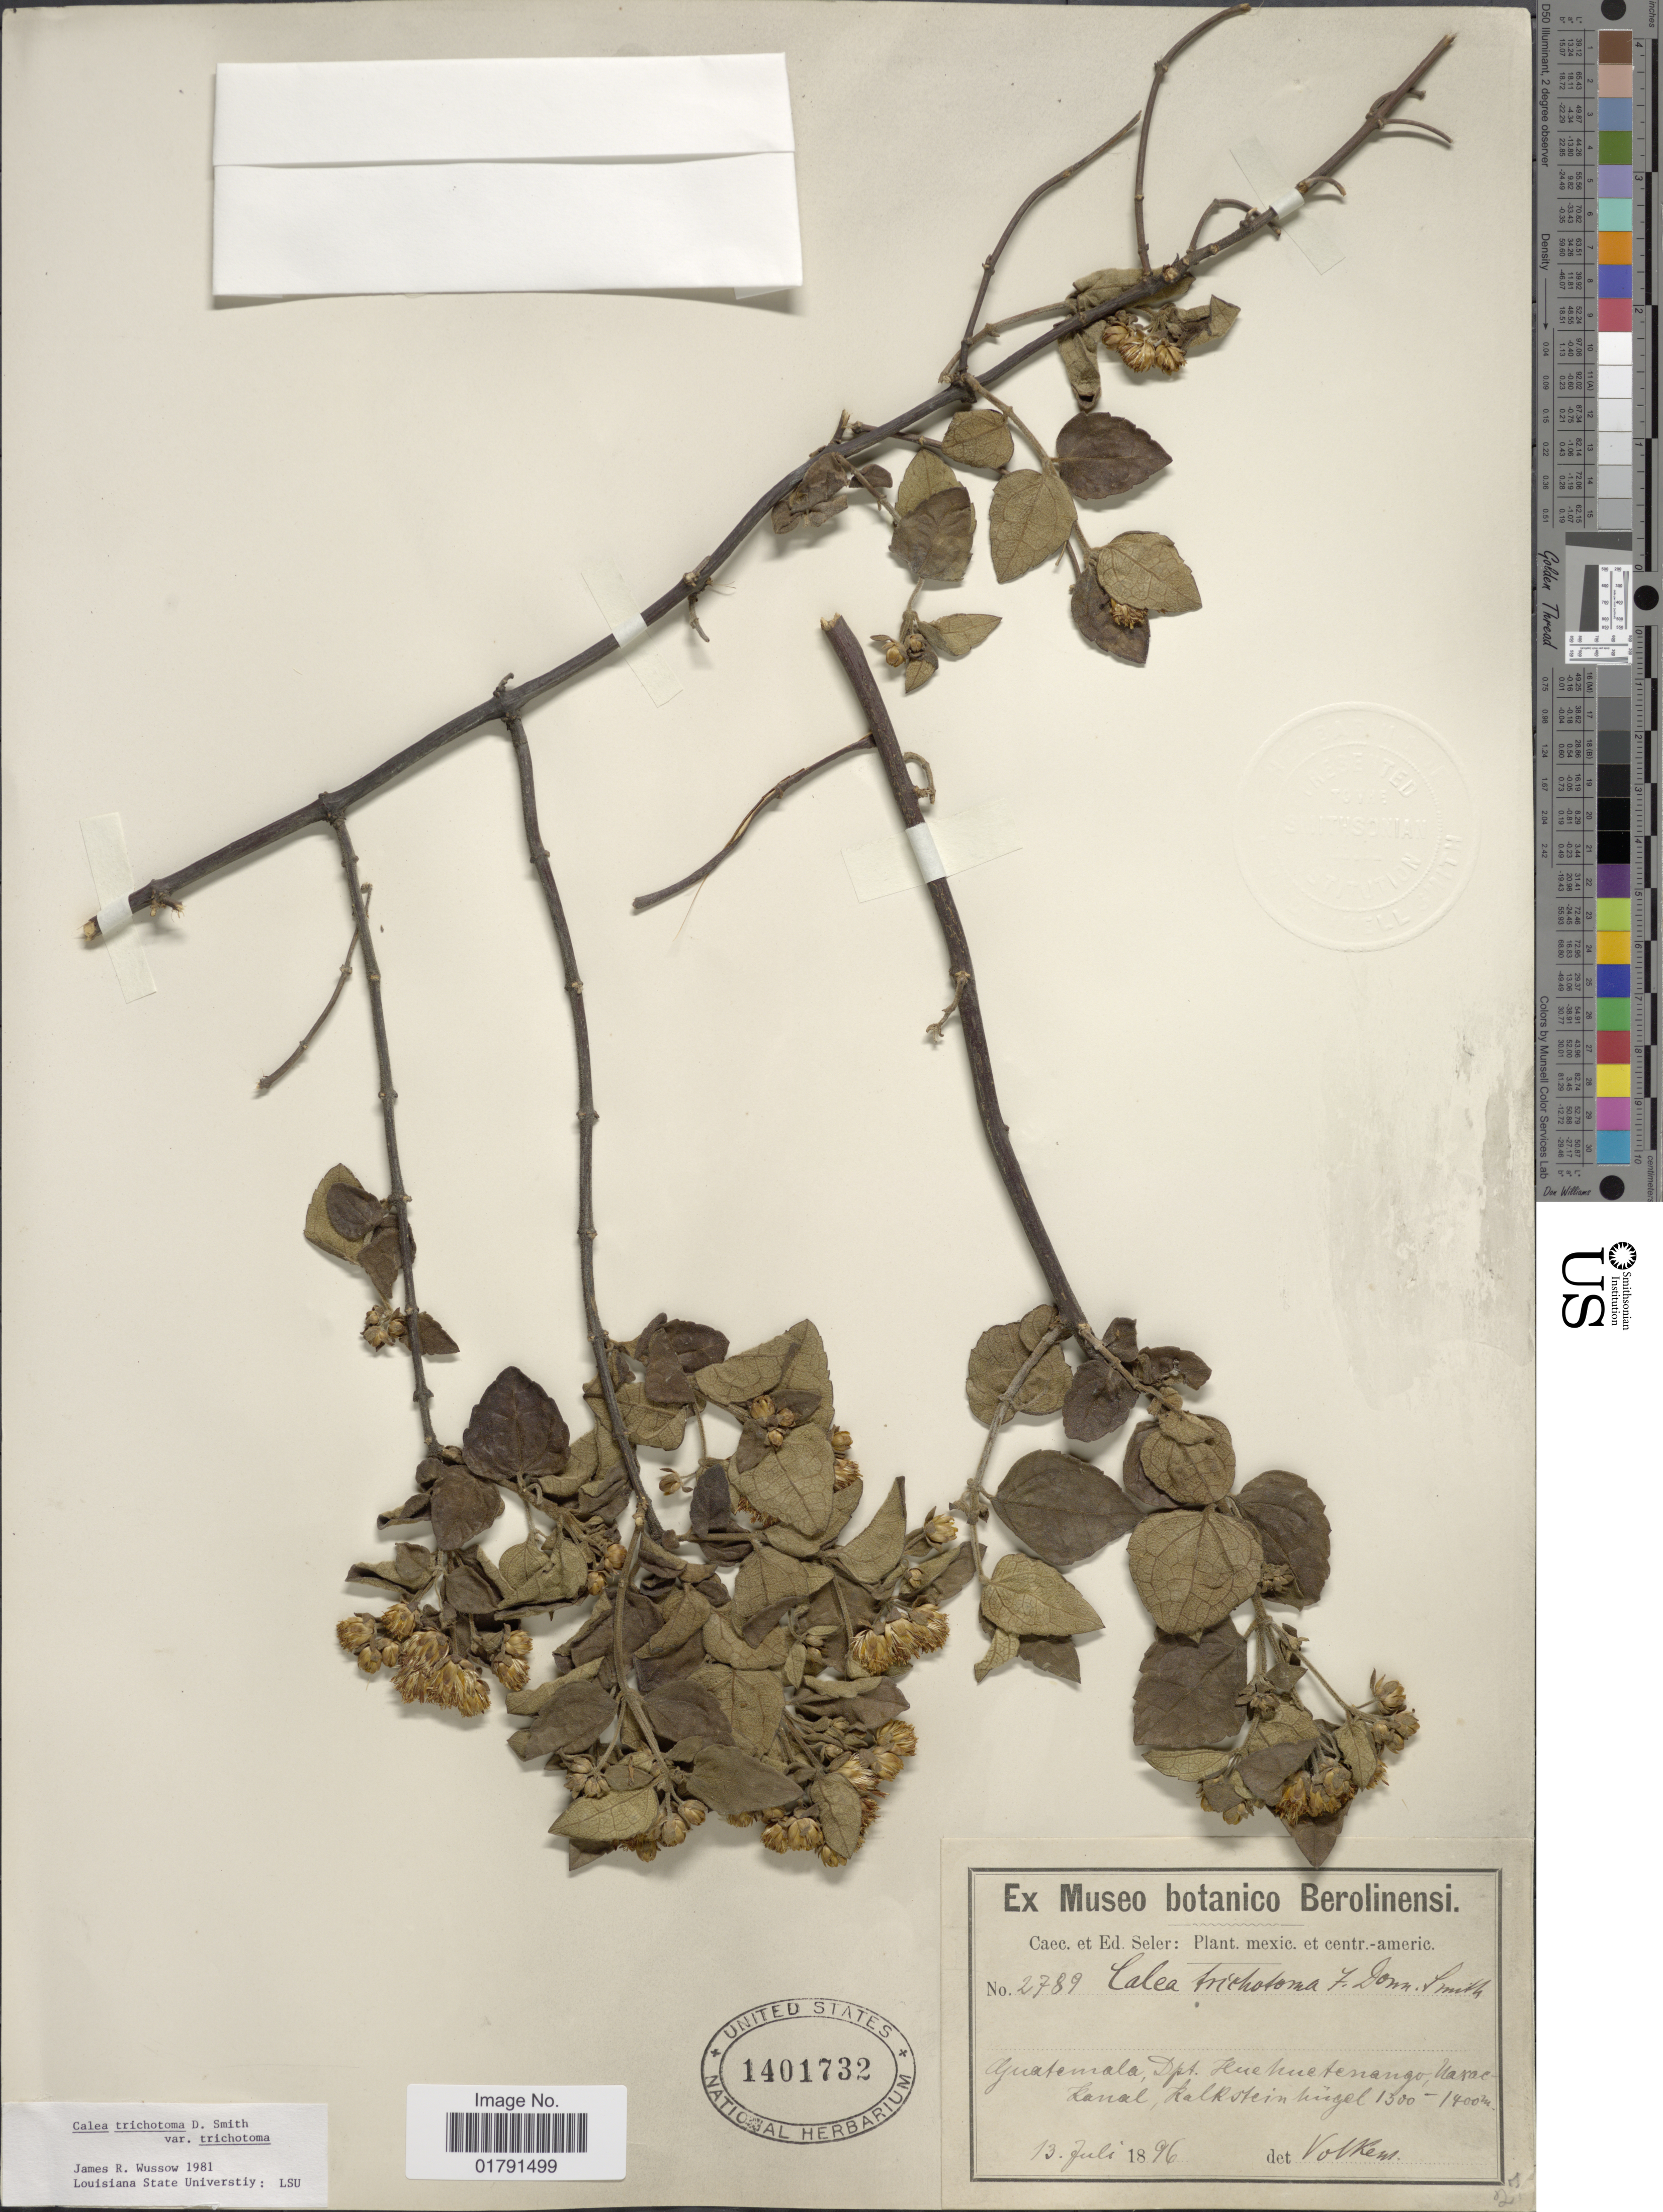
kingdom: Plantae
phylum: Tracheophyta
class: Magnoliopsida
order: Asterales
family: Asteraceae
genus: Calea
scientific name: Calea trichotoma var. trichotoma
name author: Donn. Sm.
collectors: C. Seler & E. G. Seler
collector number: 2789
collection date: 1896-07-13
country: Guatemala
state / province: Huehuetenango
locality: Uaxac- kanal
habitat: Kalkstein Kugel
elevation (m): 1300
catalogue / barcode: US 1401732